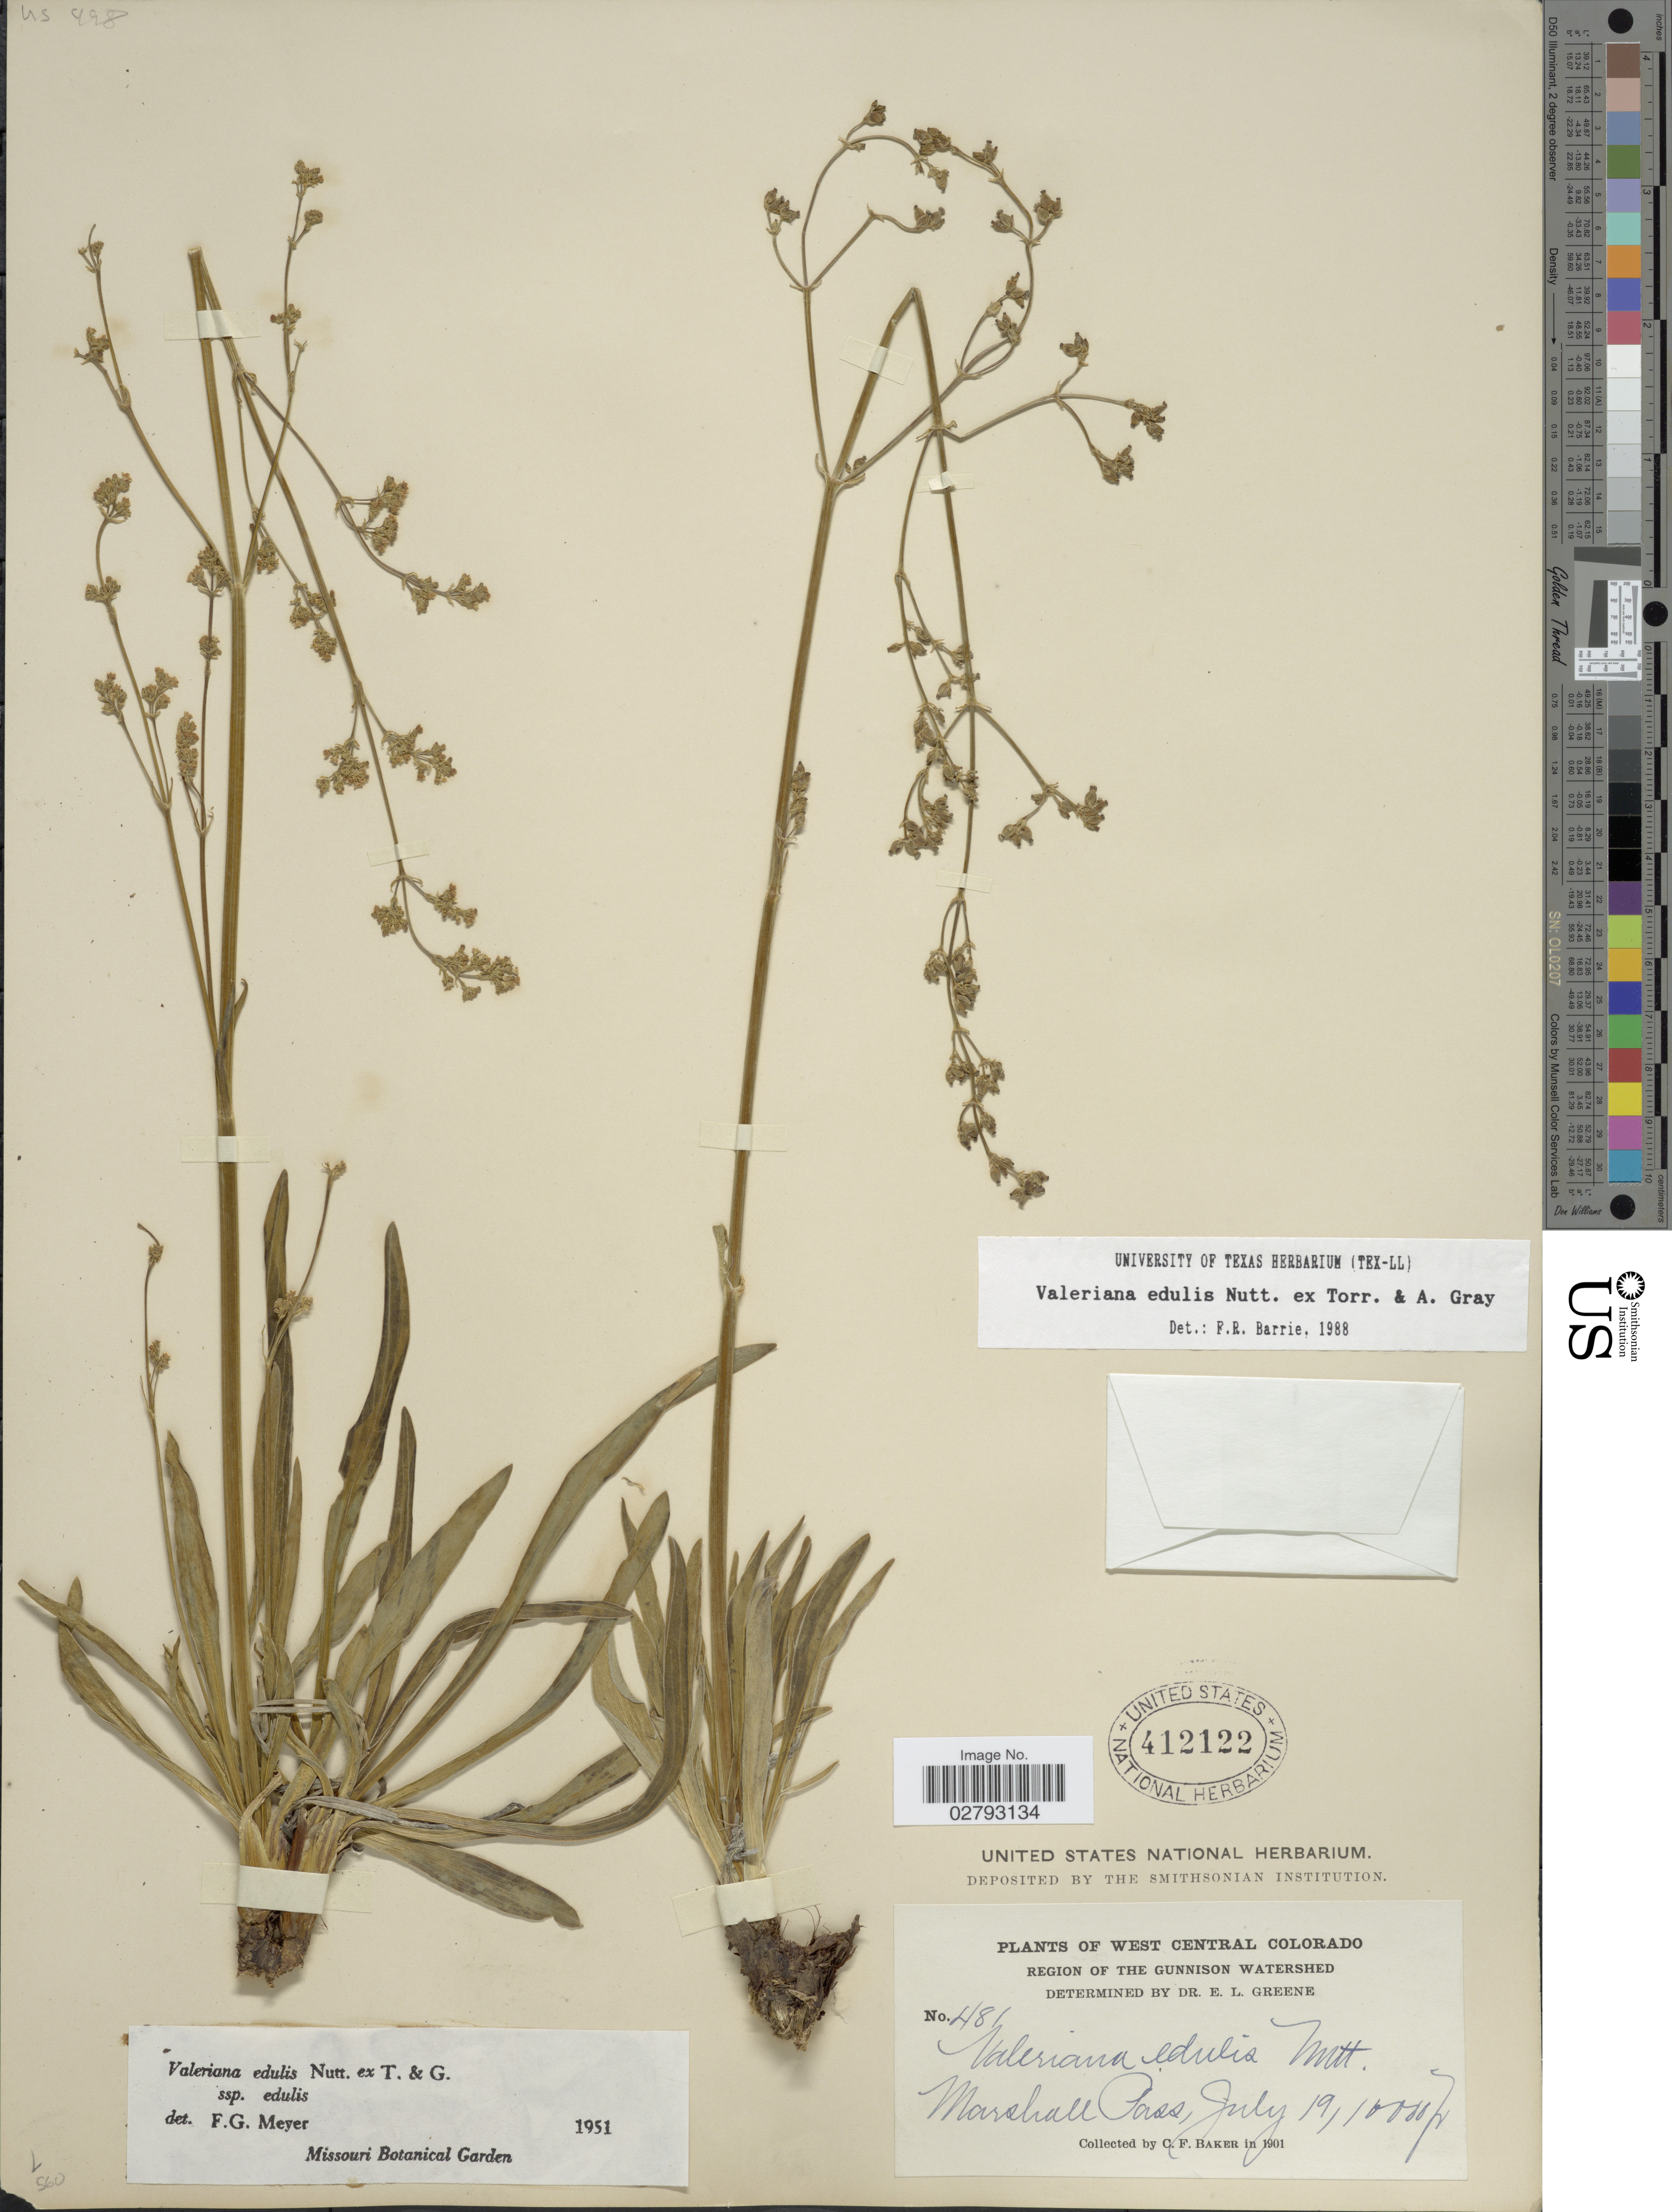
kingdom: Plantae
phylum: Tracheophyta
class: Magnoliopsida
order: Dipsacales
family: Caprifoliaceae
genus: Valeriana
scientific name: Valeriana edulis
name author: Nutt.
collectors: C. F. Baker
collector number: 481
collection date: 1901-07-19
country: United States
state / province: Colorado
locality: West Central Colorado. Region of the Gunnison Watershed. Marshall Pass.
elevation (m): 3048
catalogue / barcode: US 412122